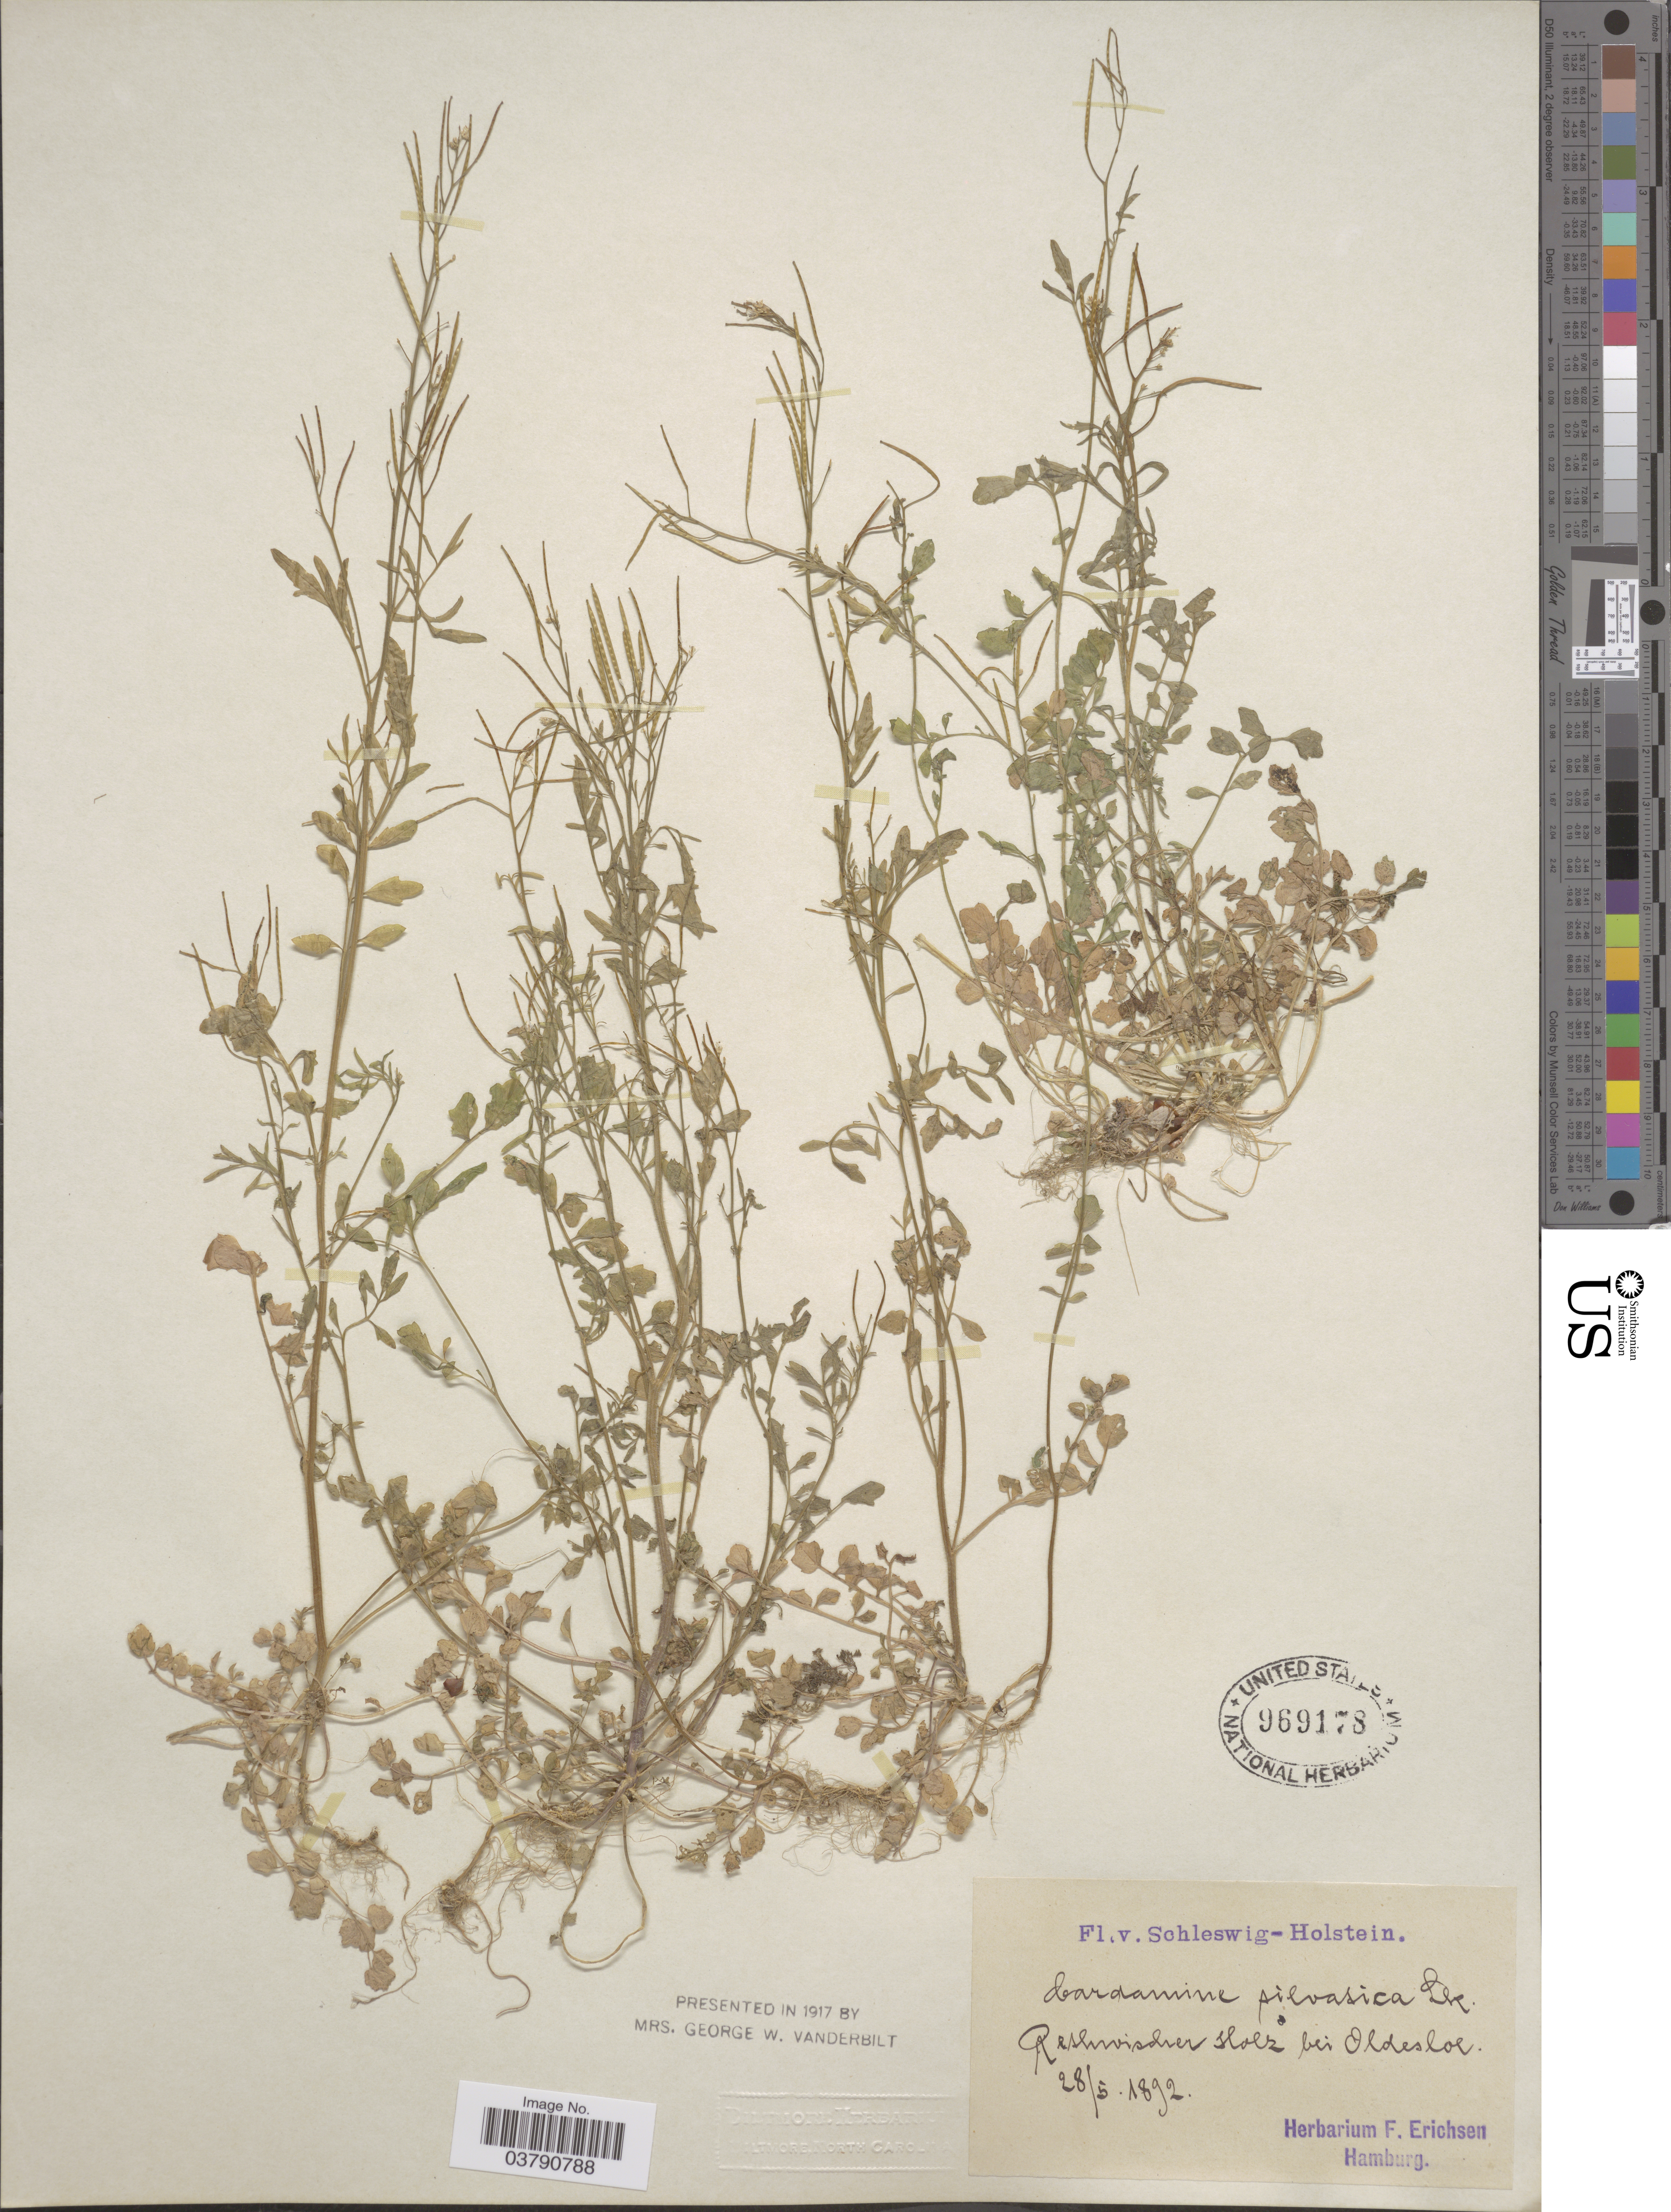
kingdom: Plantae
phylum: Tracheophyta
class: Magnoliopsida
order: Brassicales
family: Brassicaceae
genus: Cardamine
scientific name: Cardamine sylvatica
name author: Link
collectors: Ex Herb. F. Erichsen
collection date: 1892-05-28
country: Germany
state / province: Schleswig-Holstein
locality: Reshwischer sloez bei Oldesloe. [interpreted]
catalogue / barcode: US 969178